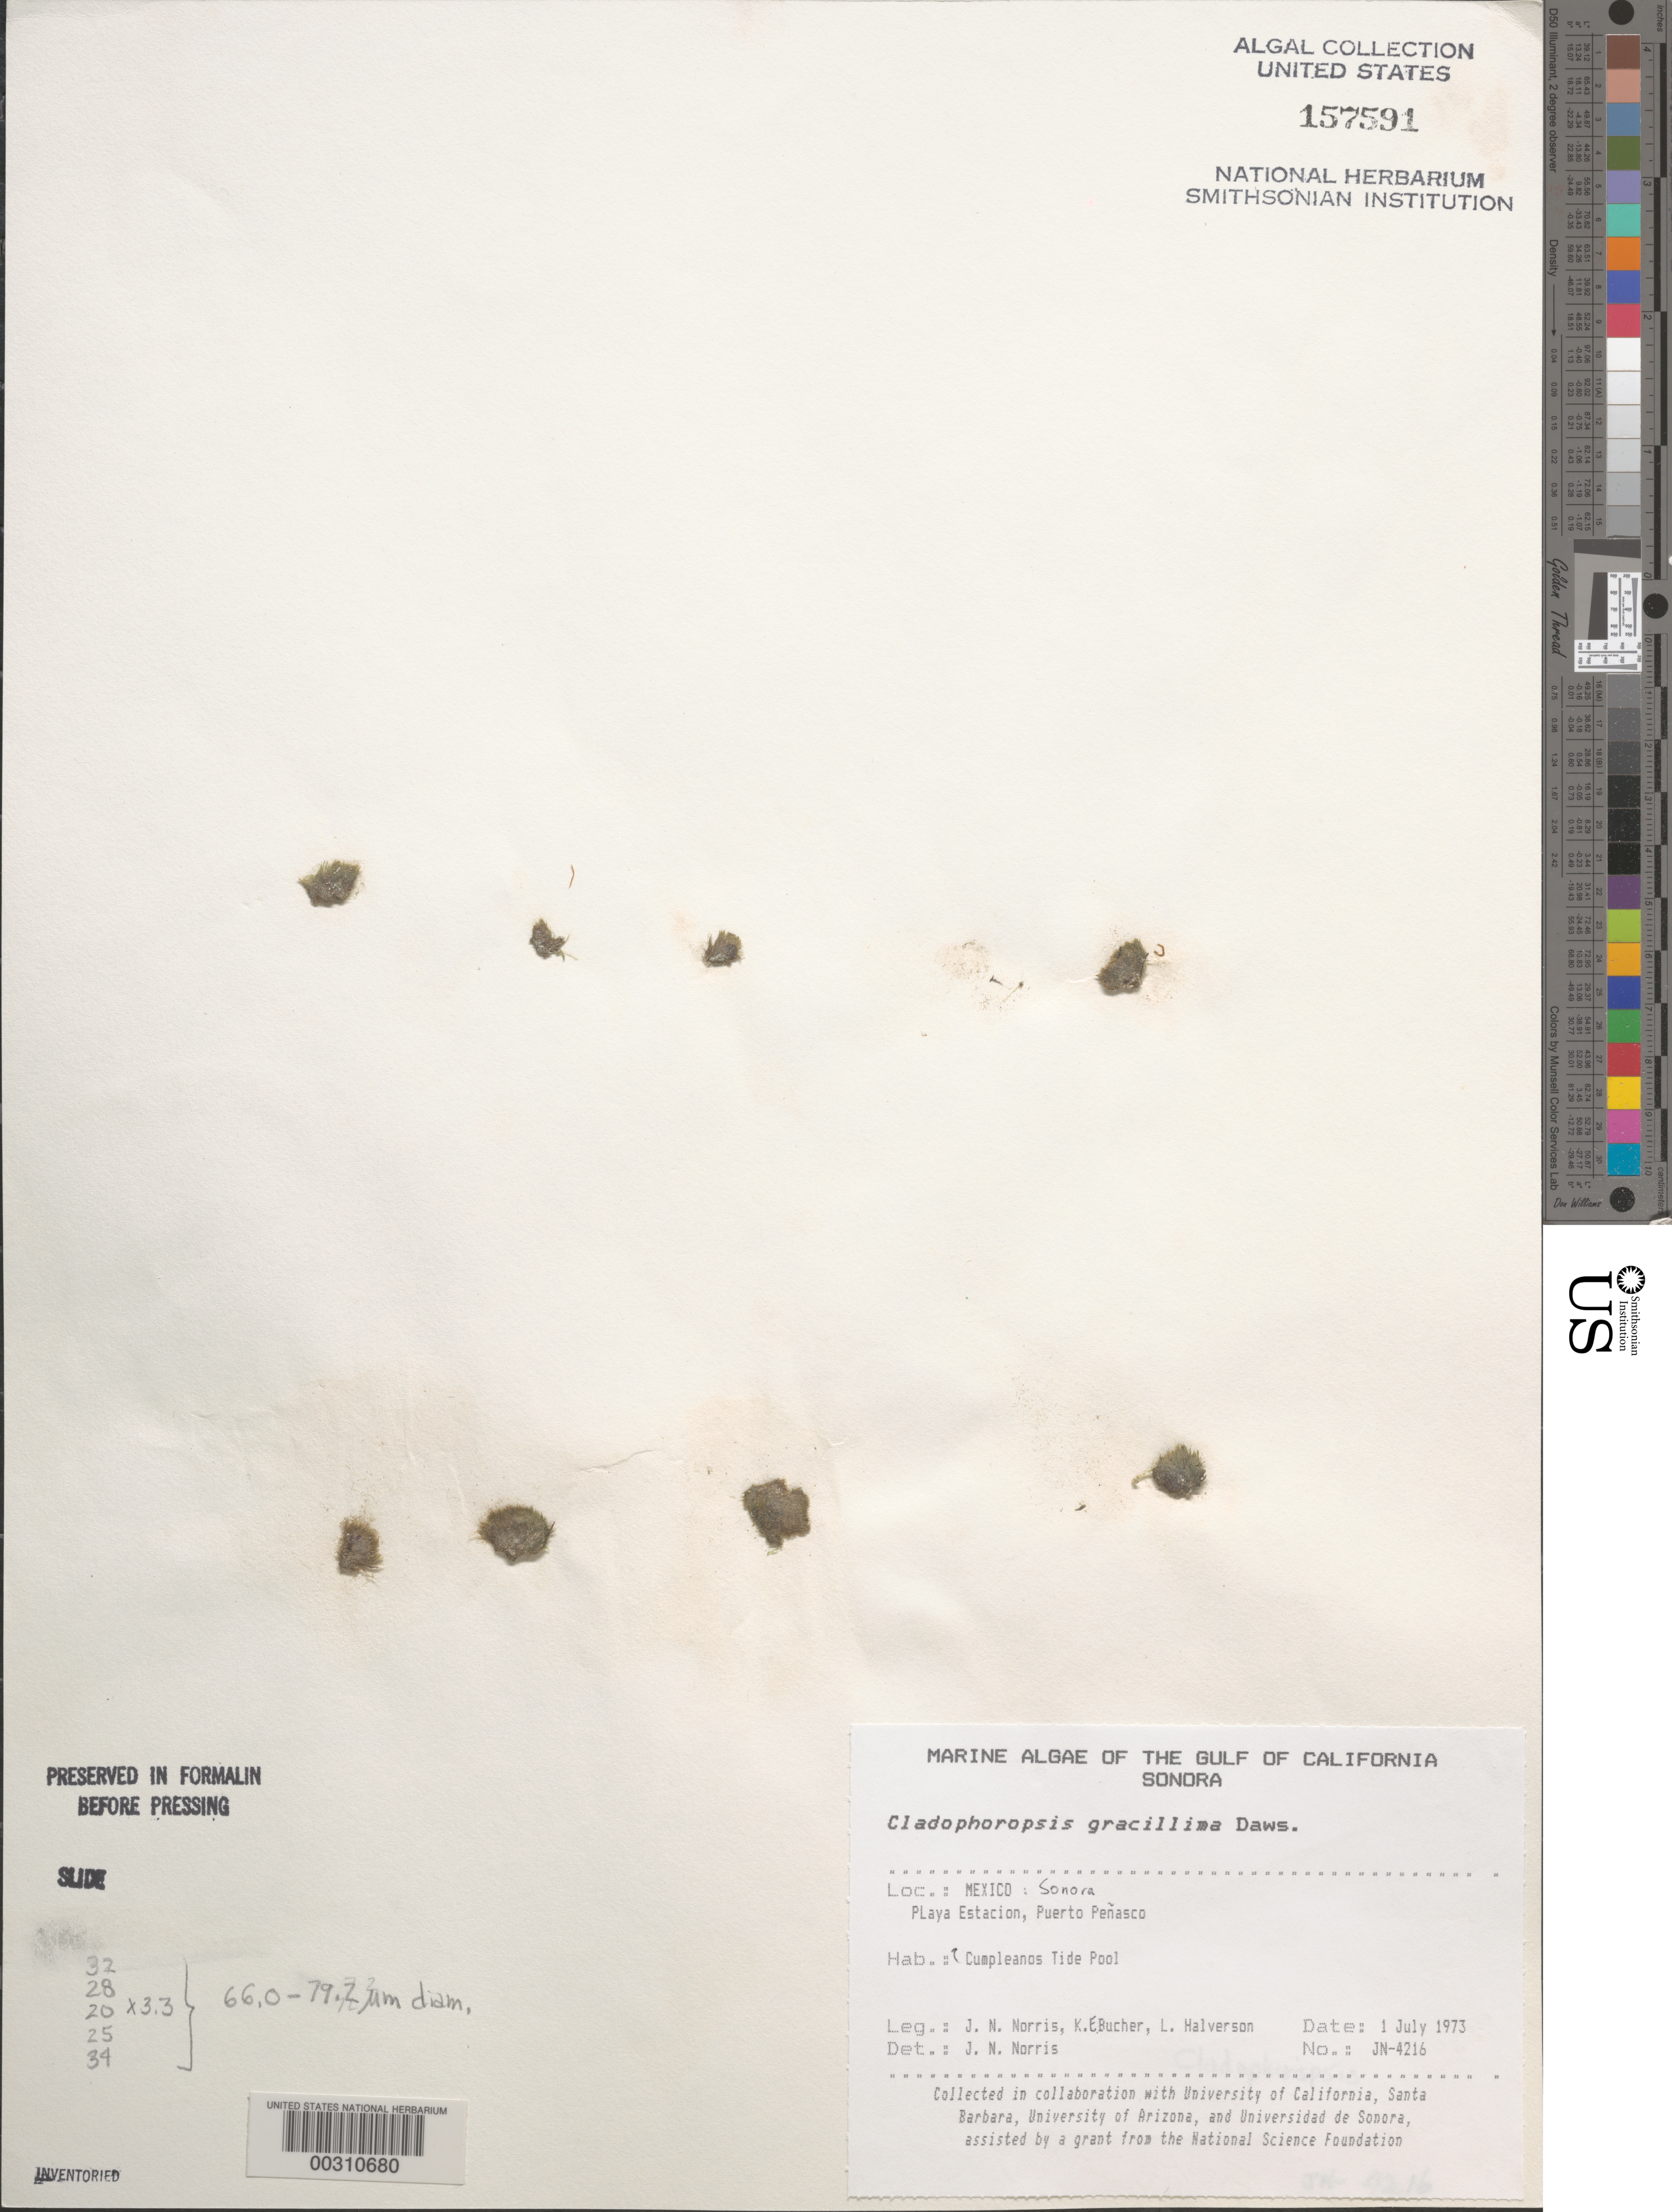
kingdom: Plantae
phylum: Chlorophyta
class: Ulvophyceae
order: Siphonocladales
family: Boodleaceae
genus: Cladophoropsis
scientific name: Cladophoropsis gracillima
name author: E.Y. Dawson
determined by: Norris, James N.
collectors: J. N. Norris, K. E. Bucher & L. Halverson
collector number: JN-4216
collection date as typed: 01 Jul 1973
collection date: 1973-07-01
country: Mexico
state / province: Sonora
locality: Playa Estacion, Puerto Penasco, Cumpleanos Tide Pool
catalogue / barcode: US 157591